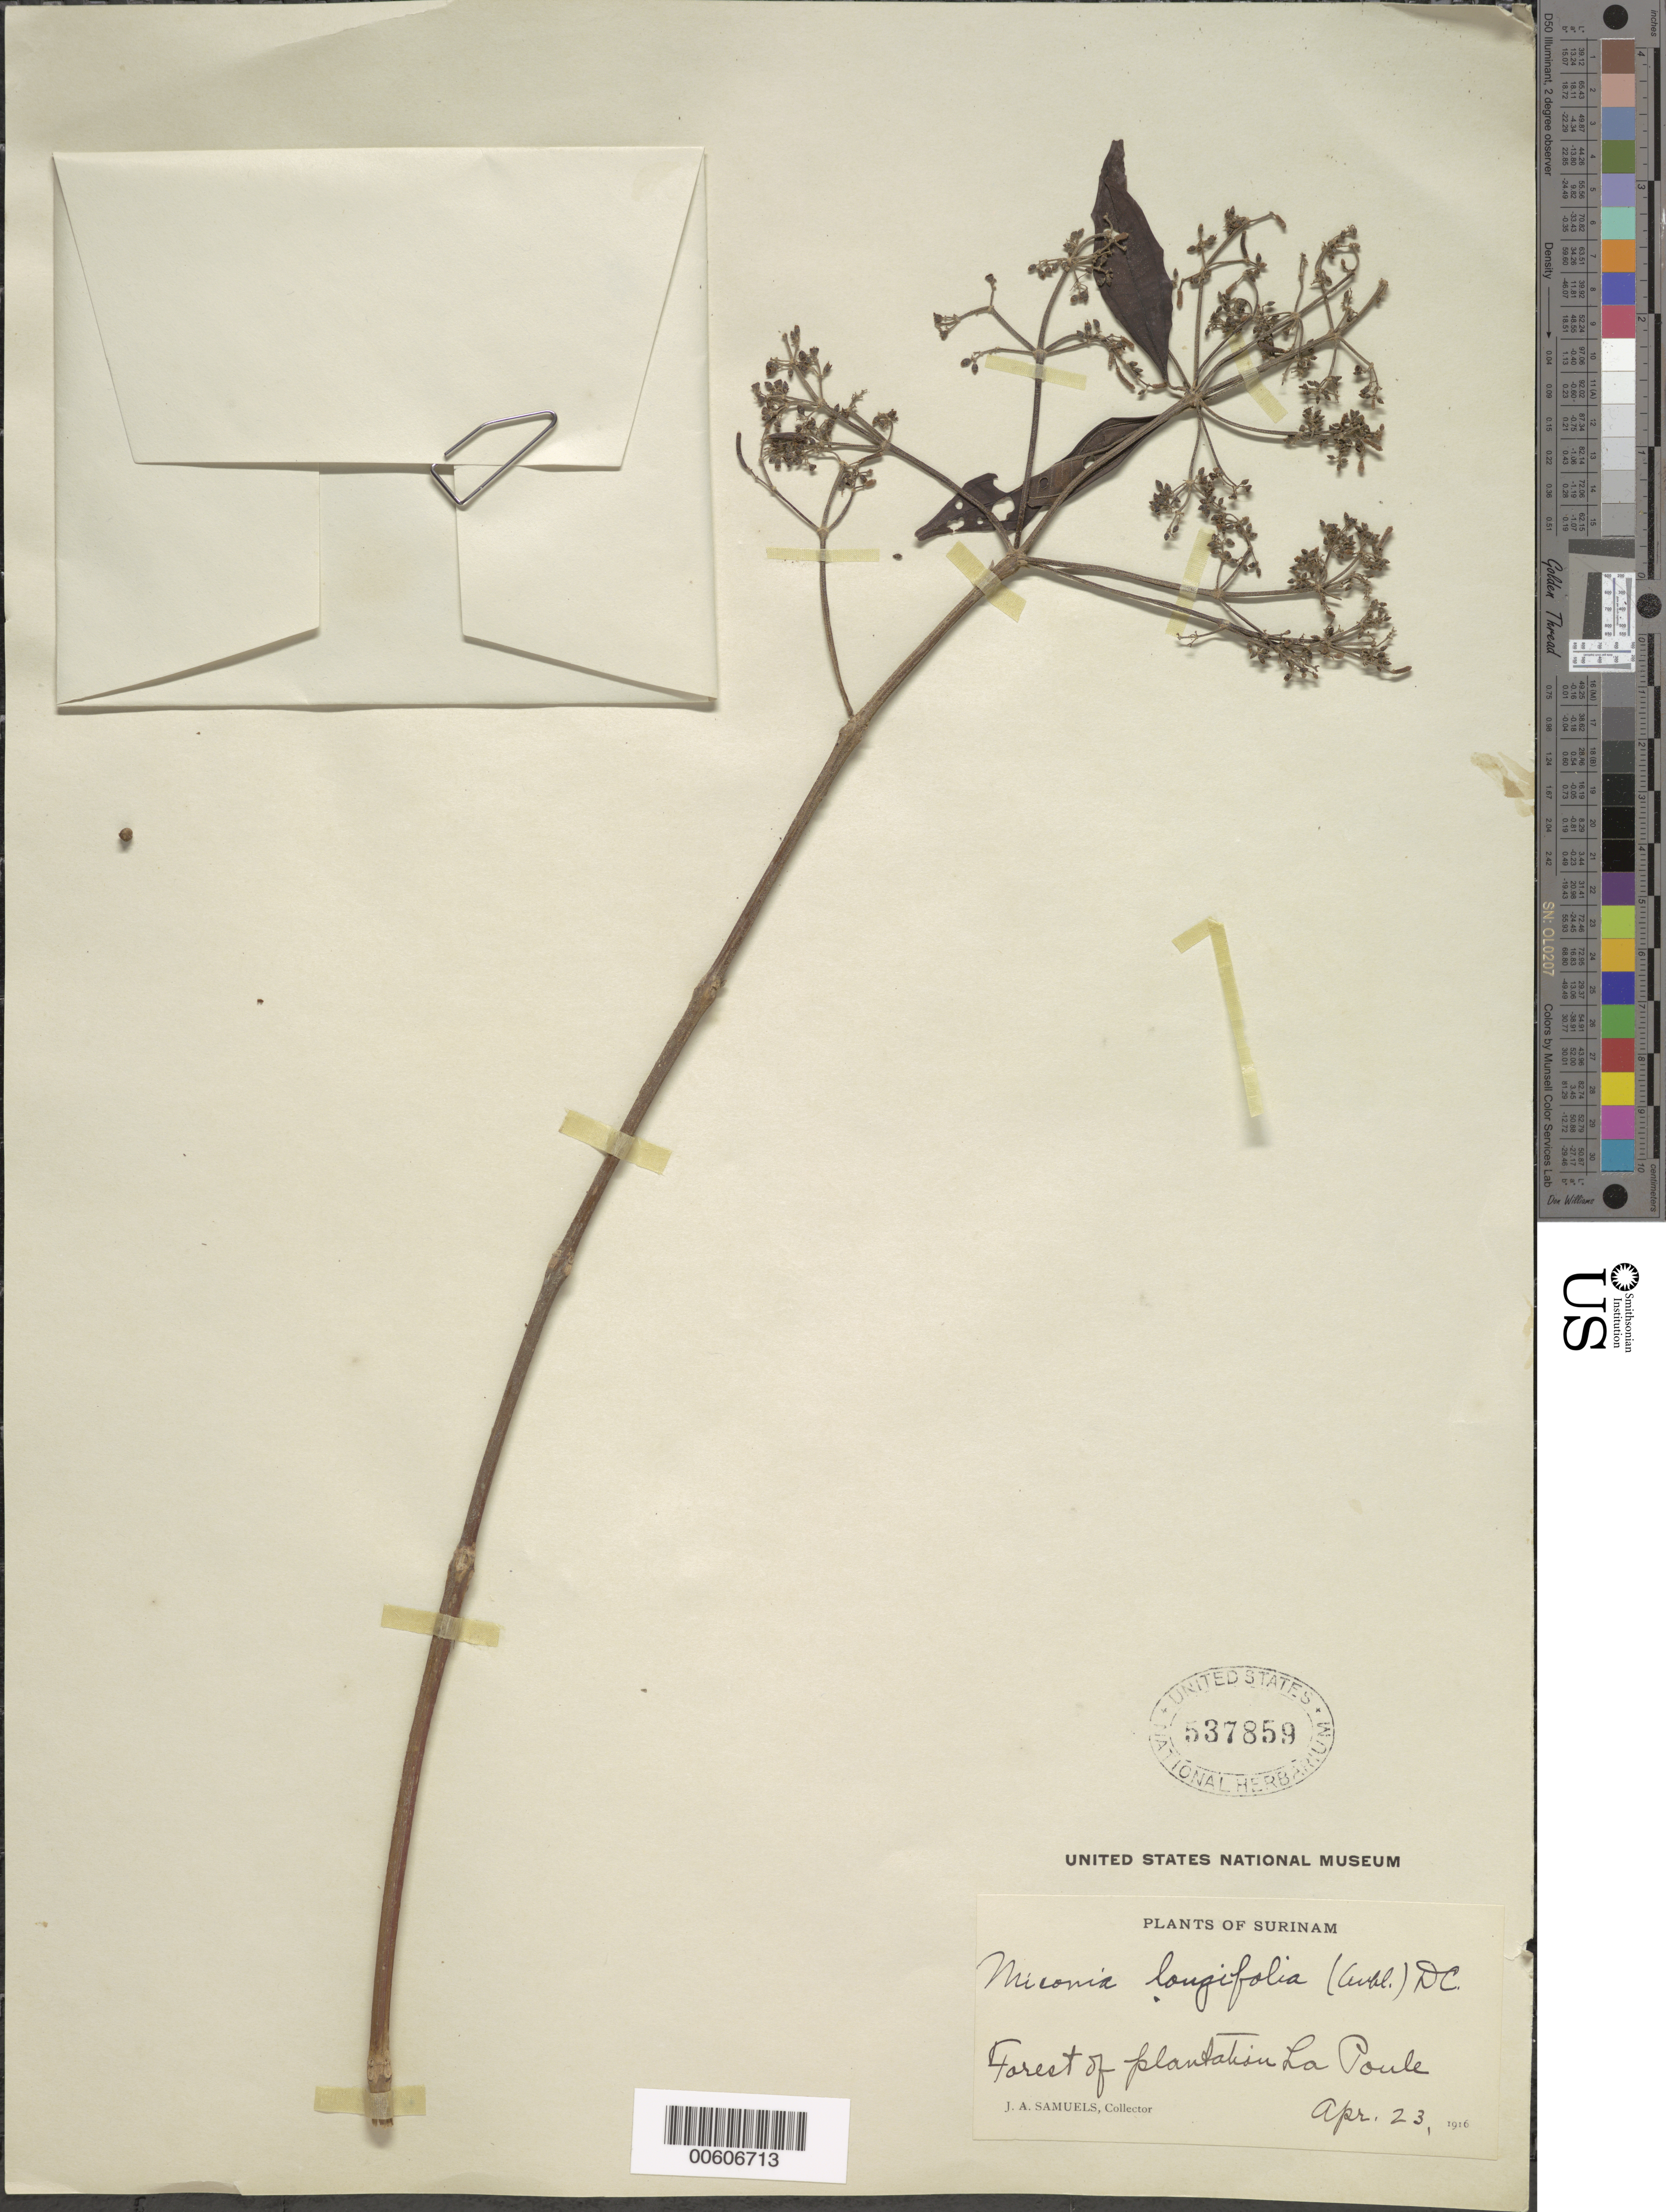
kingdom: Plantae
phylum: Tracheophyta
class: Magnoliopsida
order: Myrtales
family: Melastomataceae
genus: Miconia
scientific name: Miconia longifolia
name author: (Aubl.) DC.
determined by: Wurdack, John J., (US), US (UNITED STATES)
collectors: J. A. Samuels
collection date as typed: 23-Apr-16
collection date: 1916-04-23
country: Suriname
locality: La Poule plantation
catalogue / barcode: US 537859